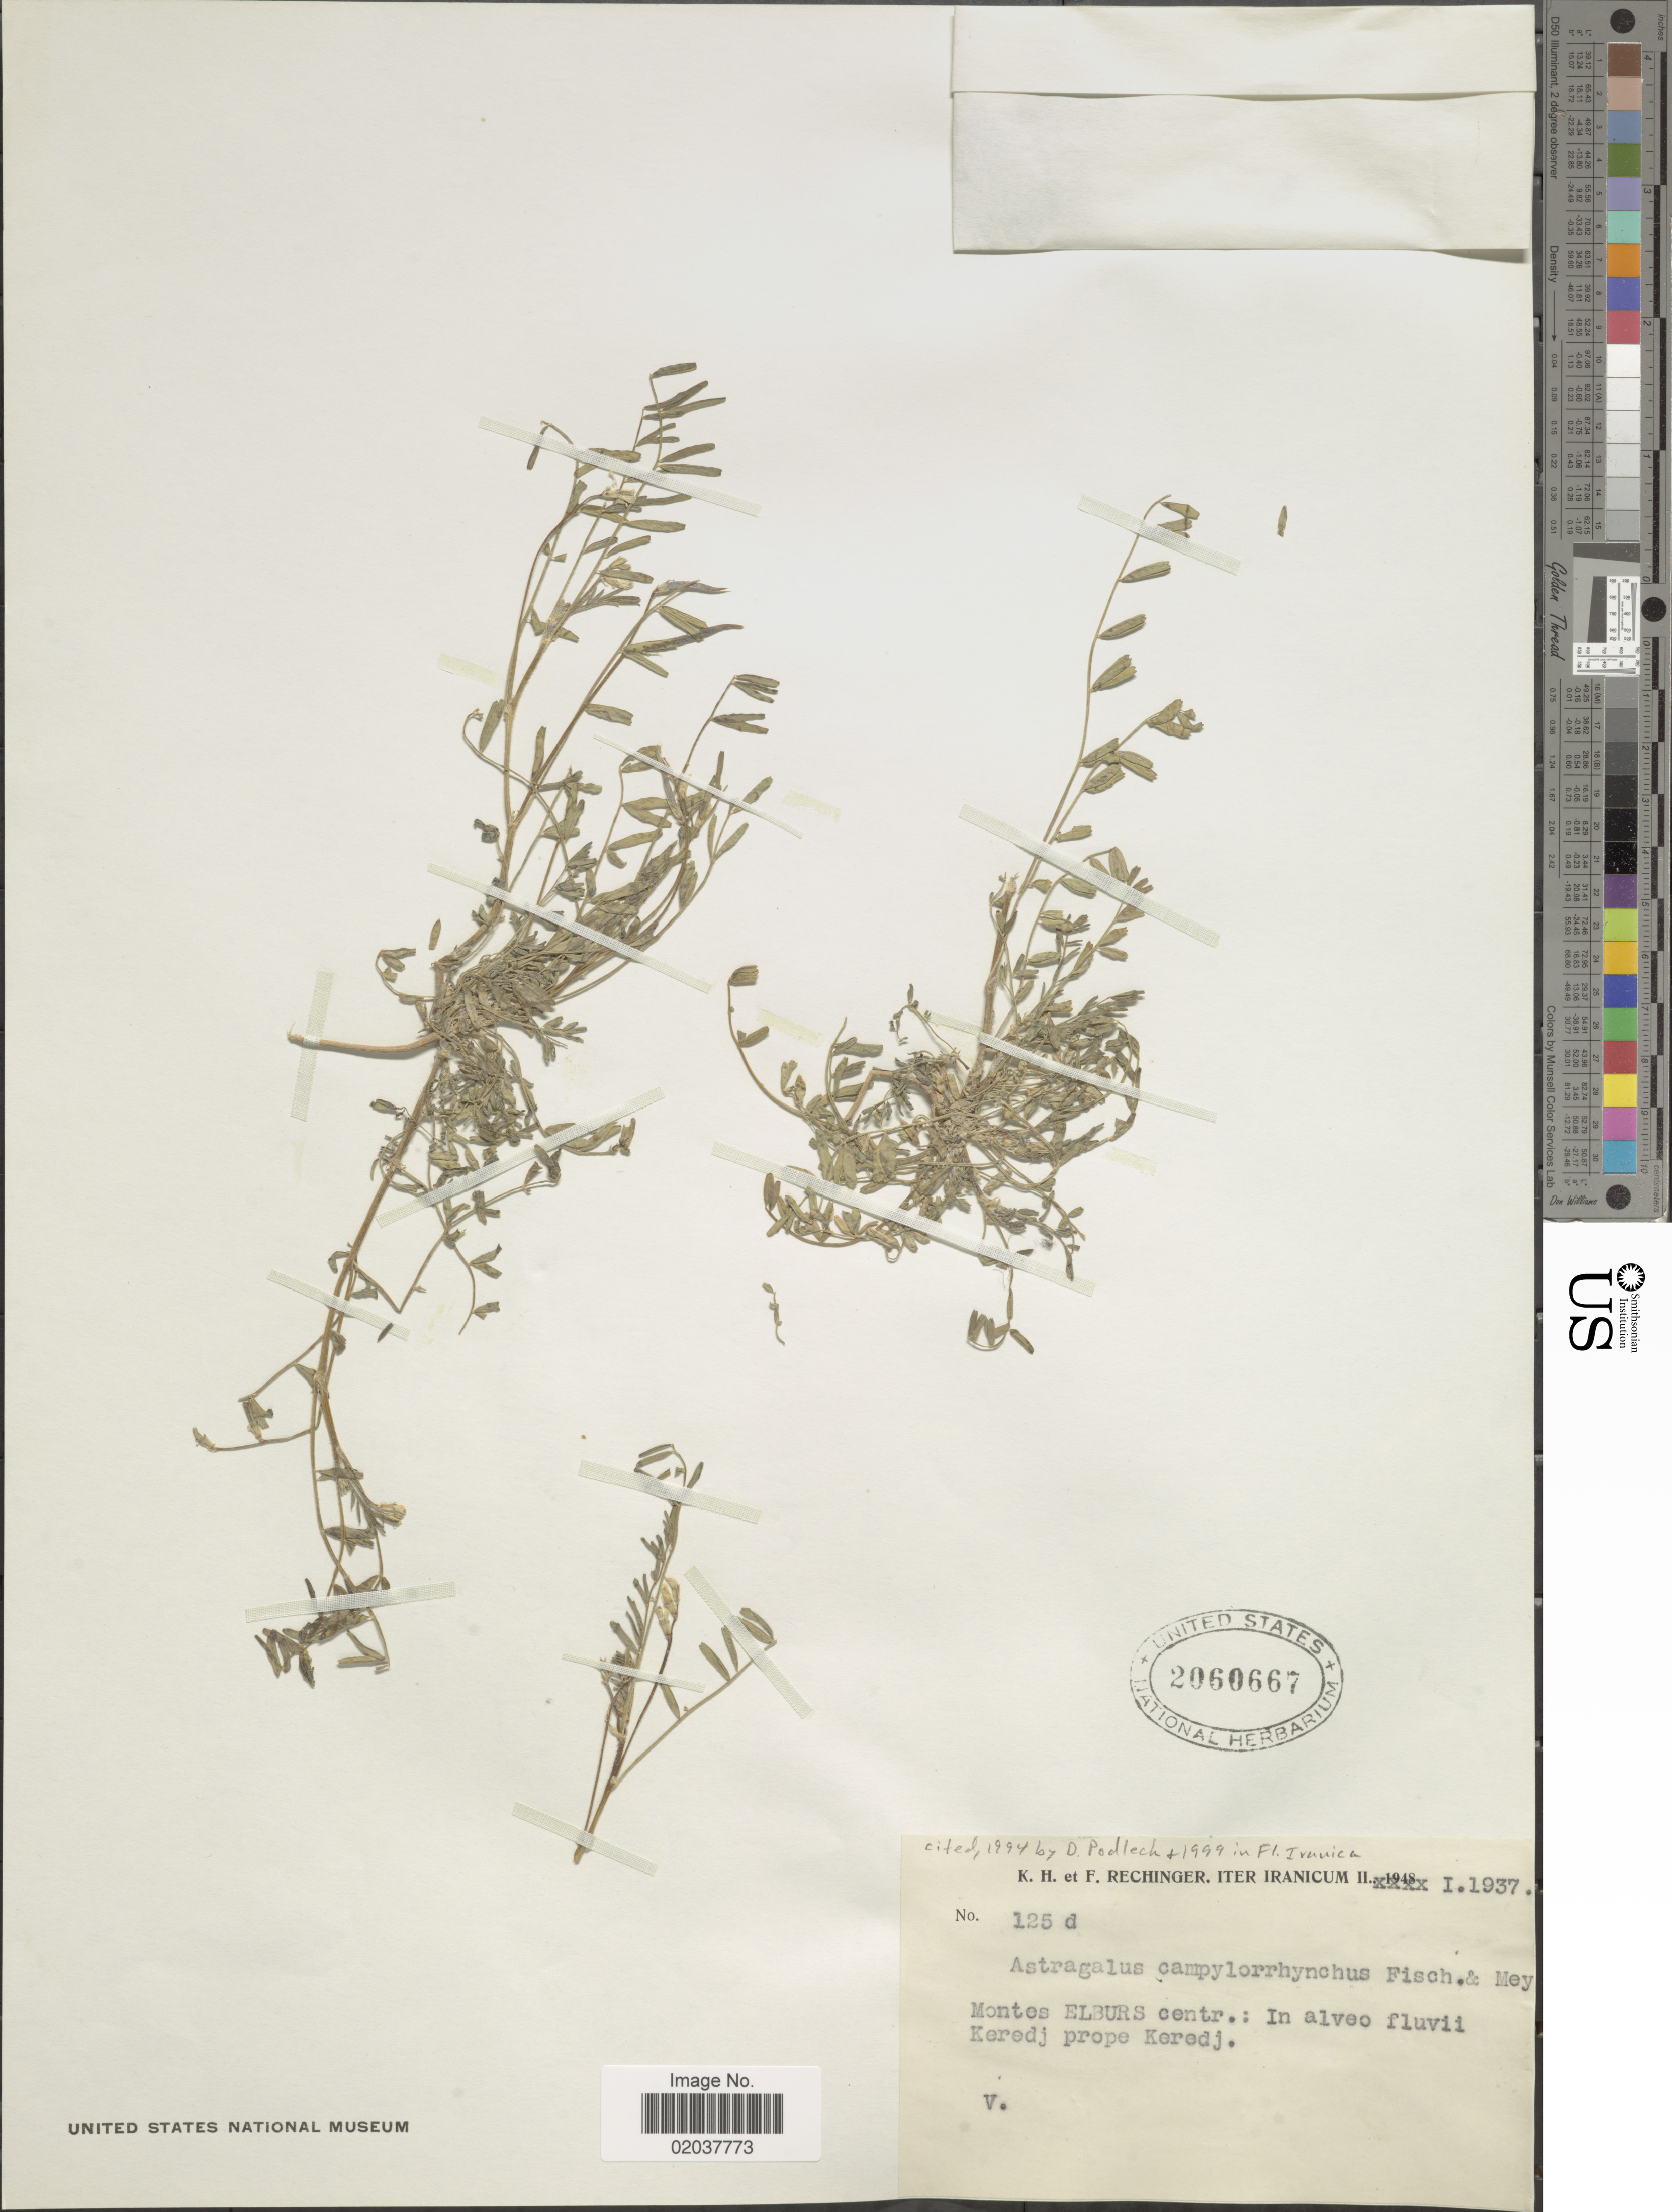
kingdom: Plantae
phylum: Tracheophyta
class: Magnoliopsida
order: Fabales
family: Fabaceae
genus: Astragalus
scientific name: Astragalus campylorhynchus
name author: Fisch. & C.A. Mey.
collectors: K. H. Rechinger & F. Rechinger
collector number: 125d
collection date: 1937-01/1937-05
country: Iran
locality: Montes Elburs centr., Keredj prope Keredj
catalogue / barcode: US 2060667